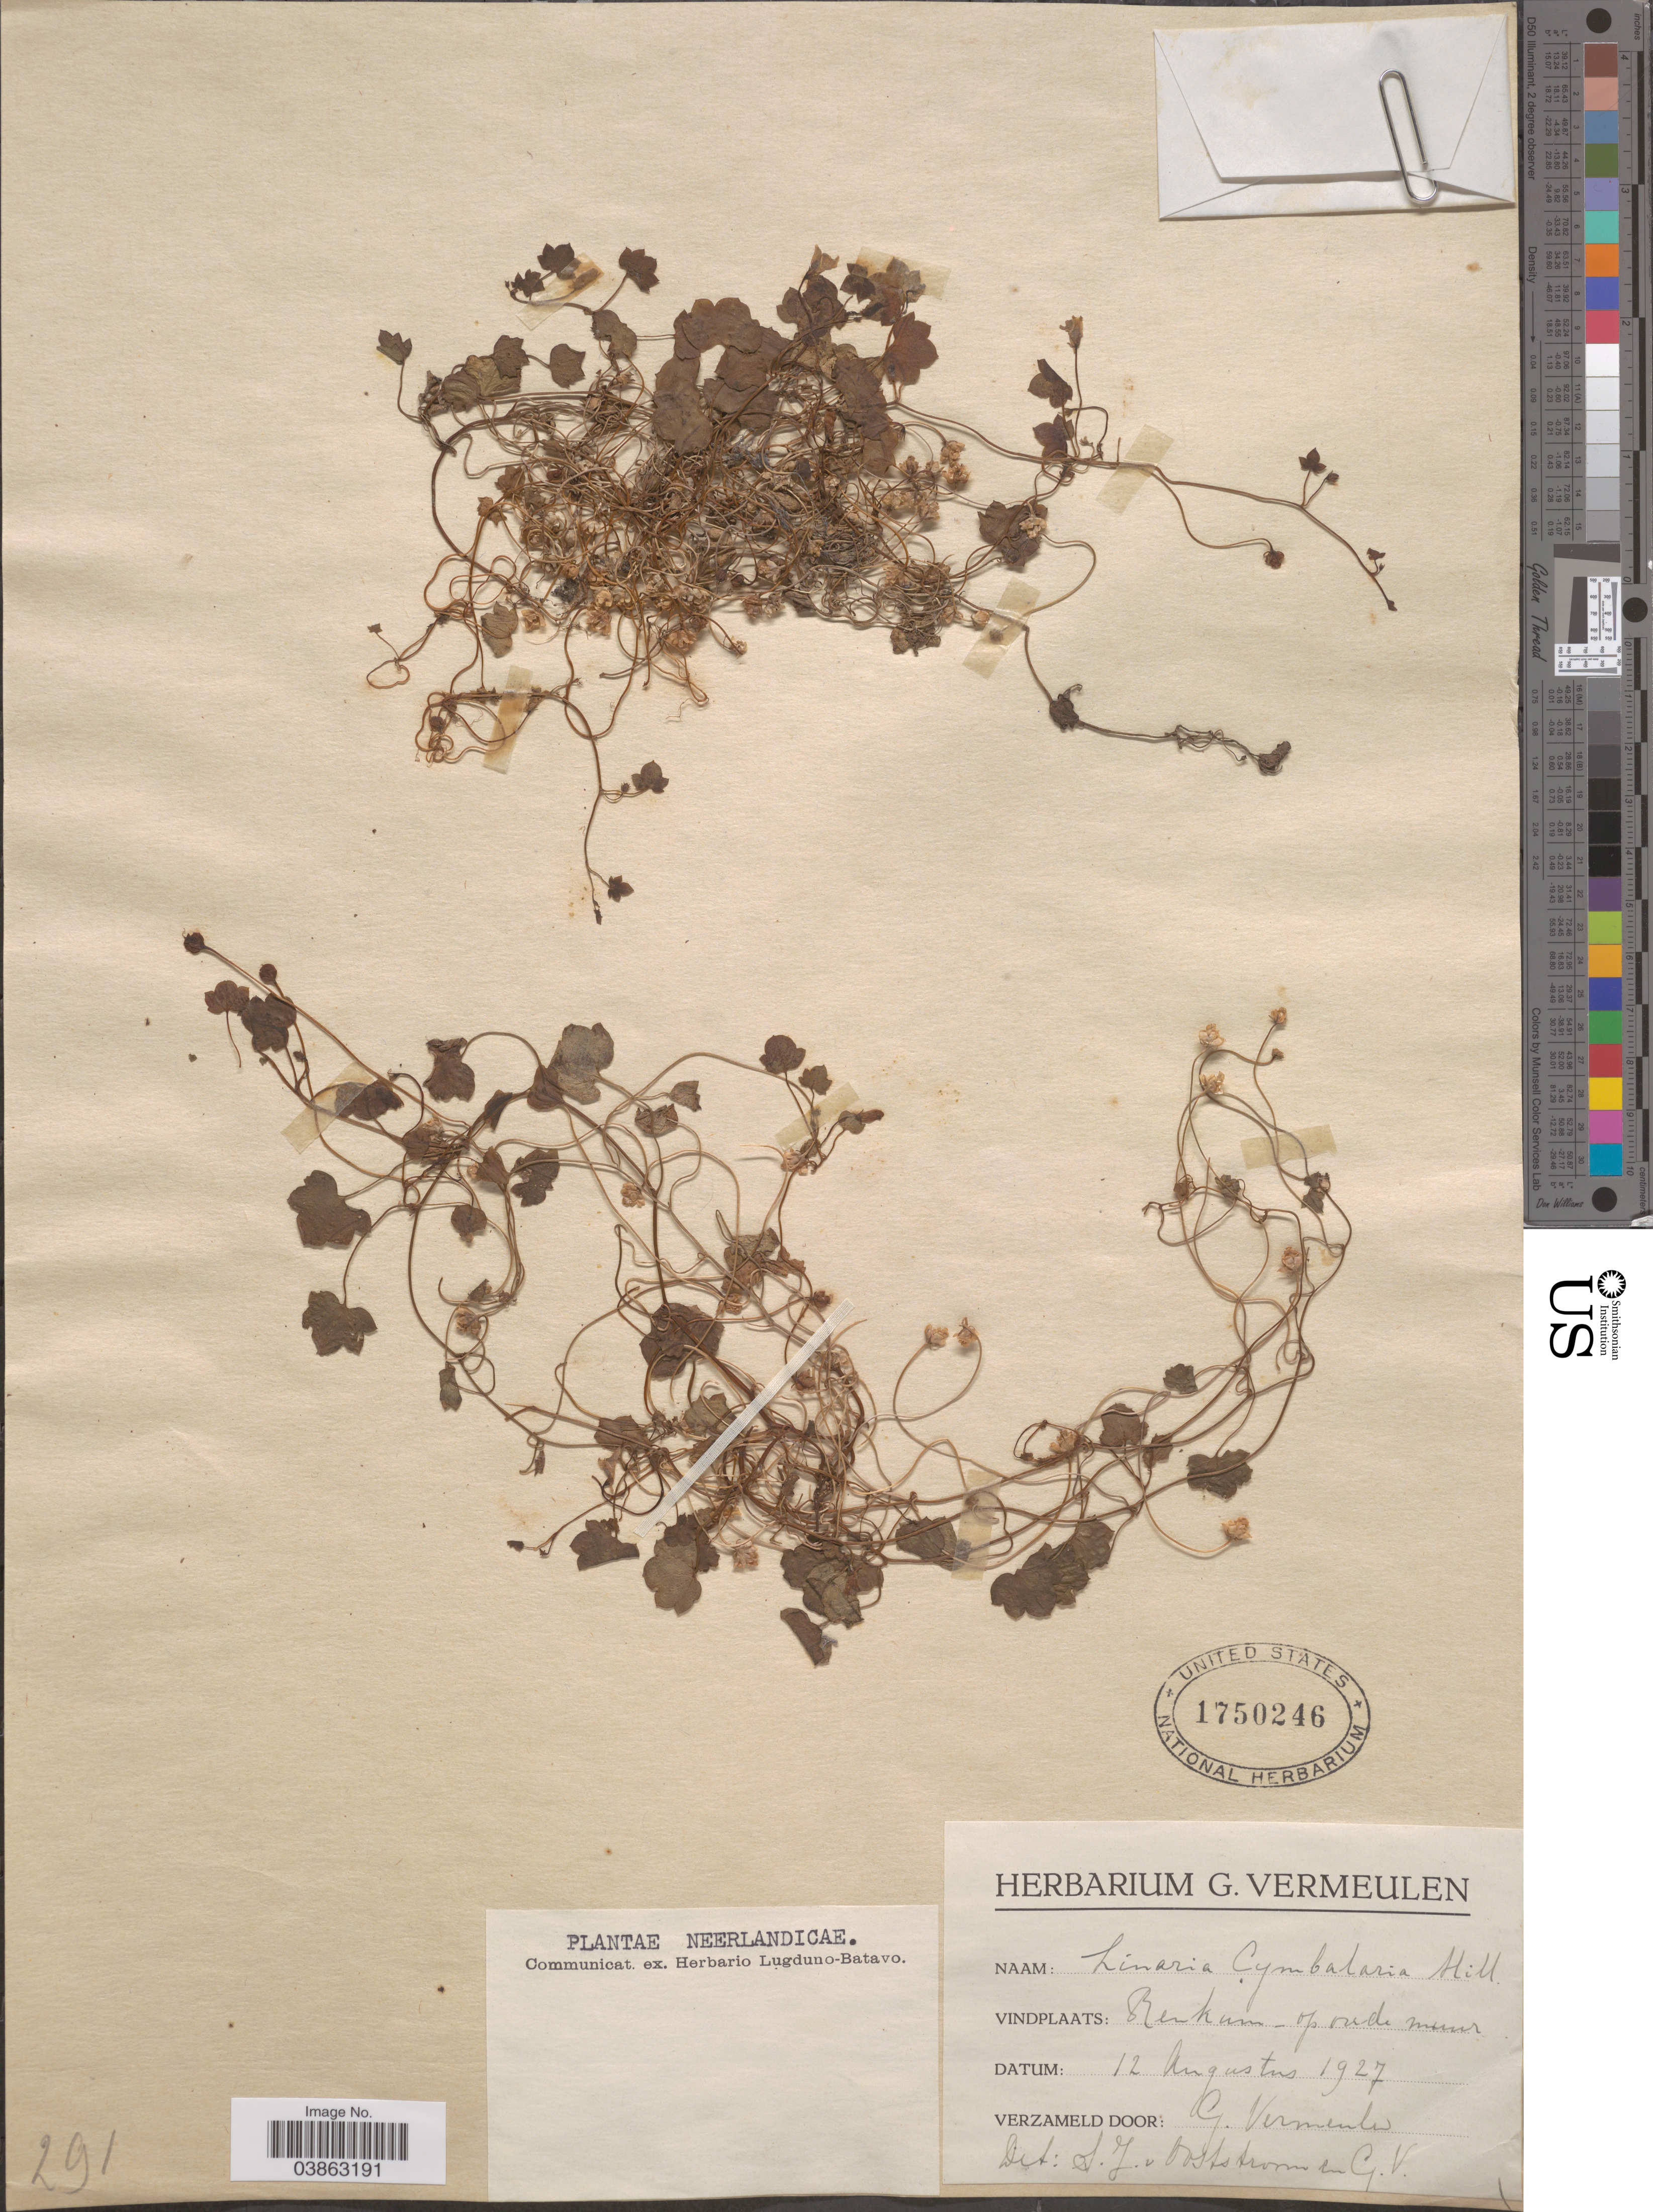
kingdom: Plantae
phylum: Tracheophyta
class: Magnoliopsida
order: Lamiales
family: Plantaginaceae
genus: Linaria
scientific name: Linaria cymbalaria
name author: (L.) Mill.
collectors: G. Vermenlen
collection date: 1927-08-12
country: Netherlands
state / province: Gelderland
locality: Renkum - op oude muur.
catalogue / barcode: US 1750246